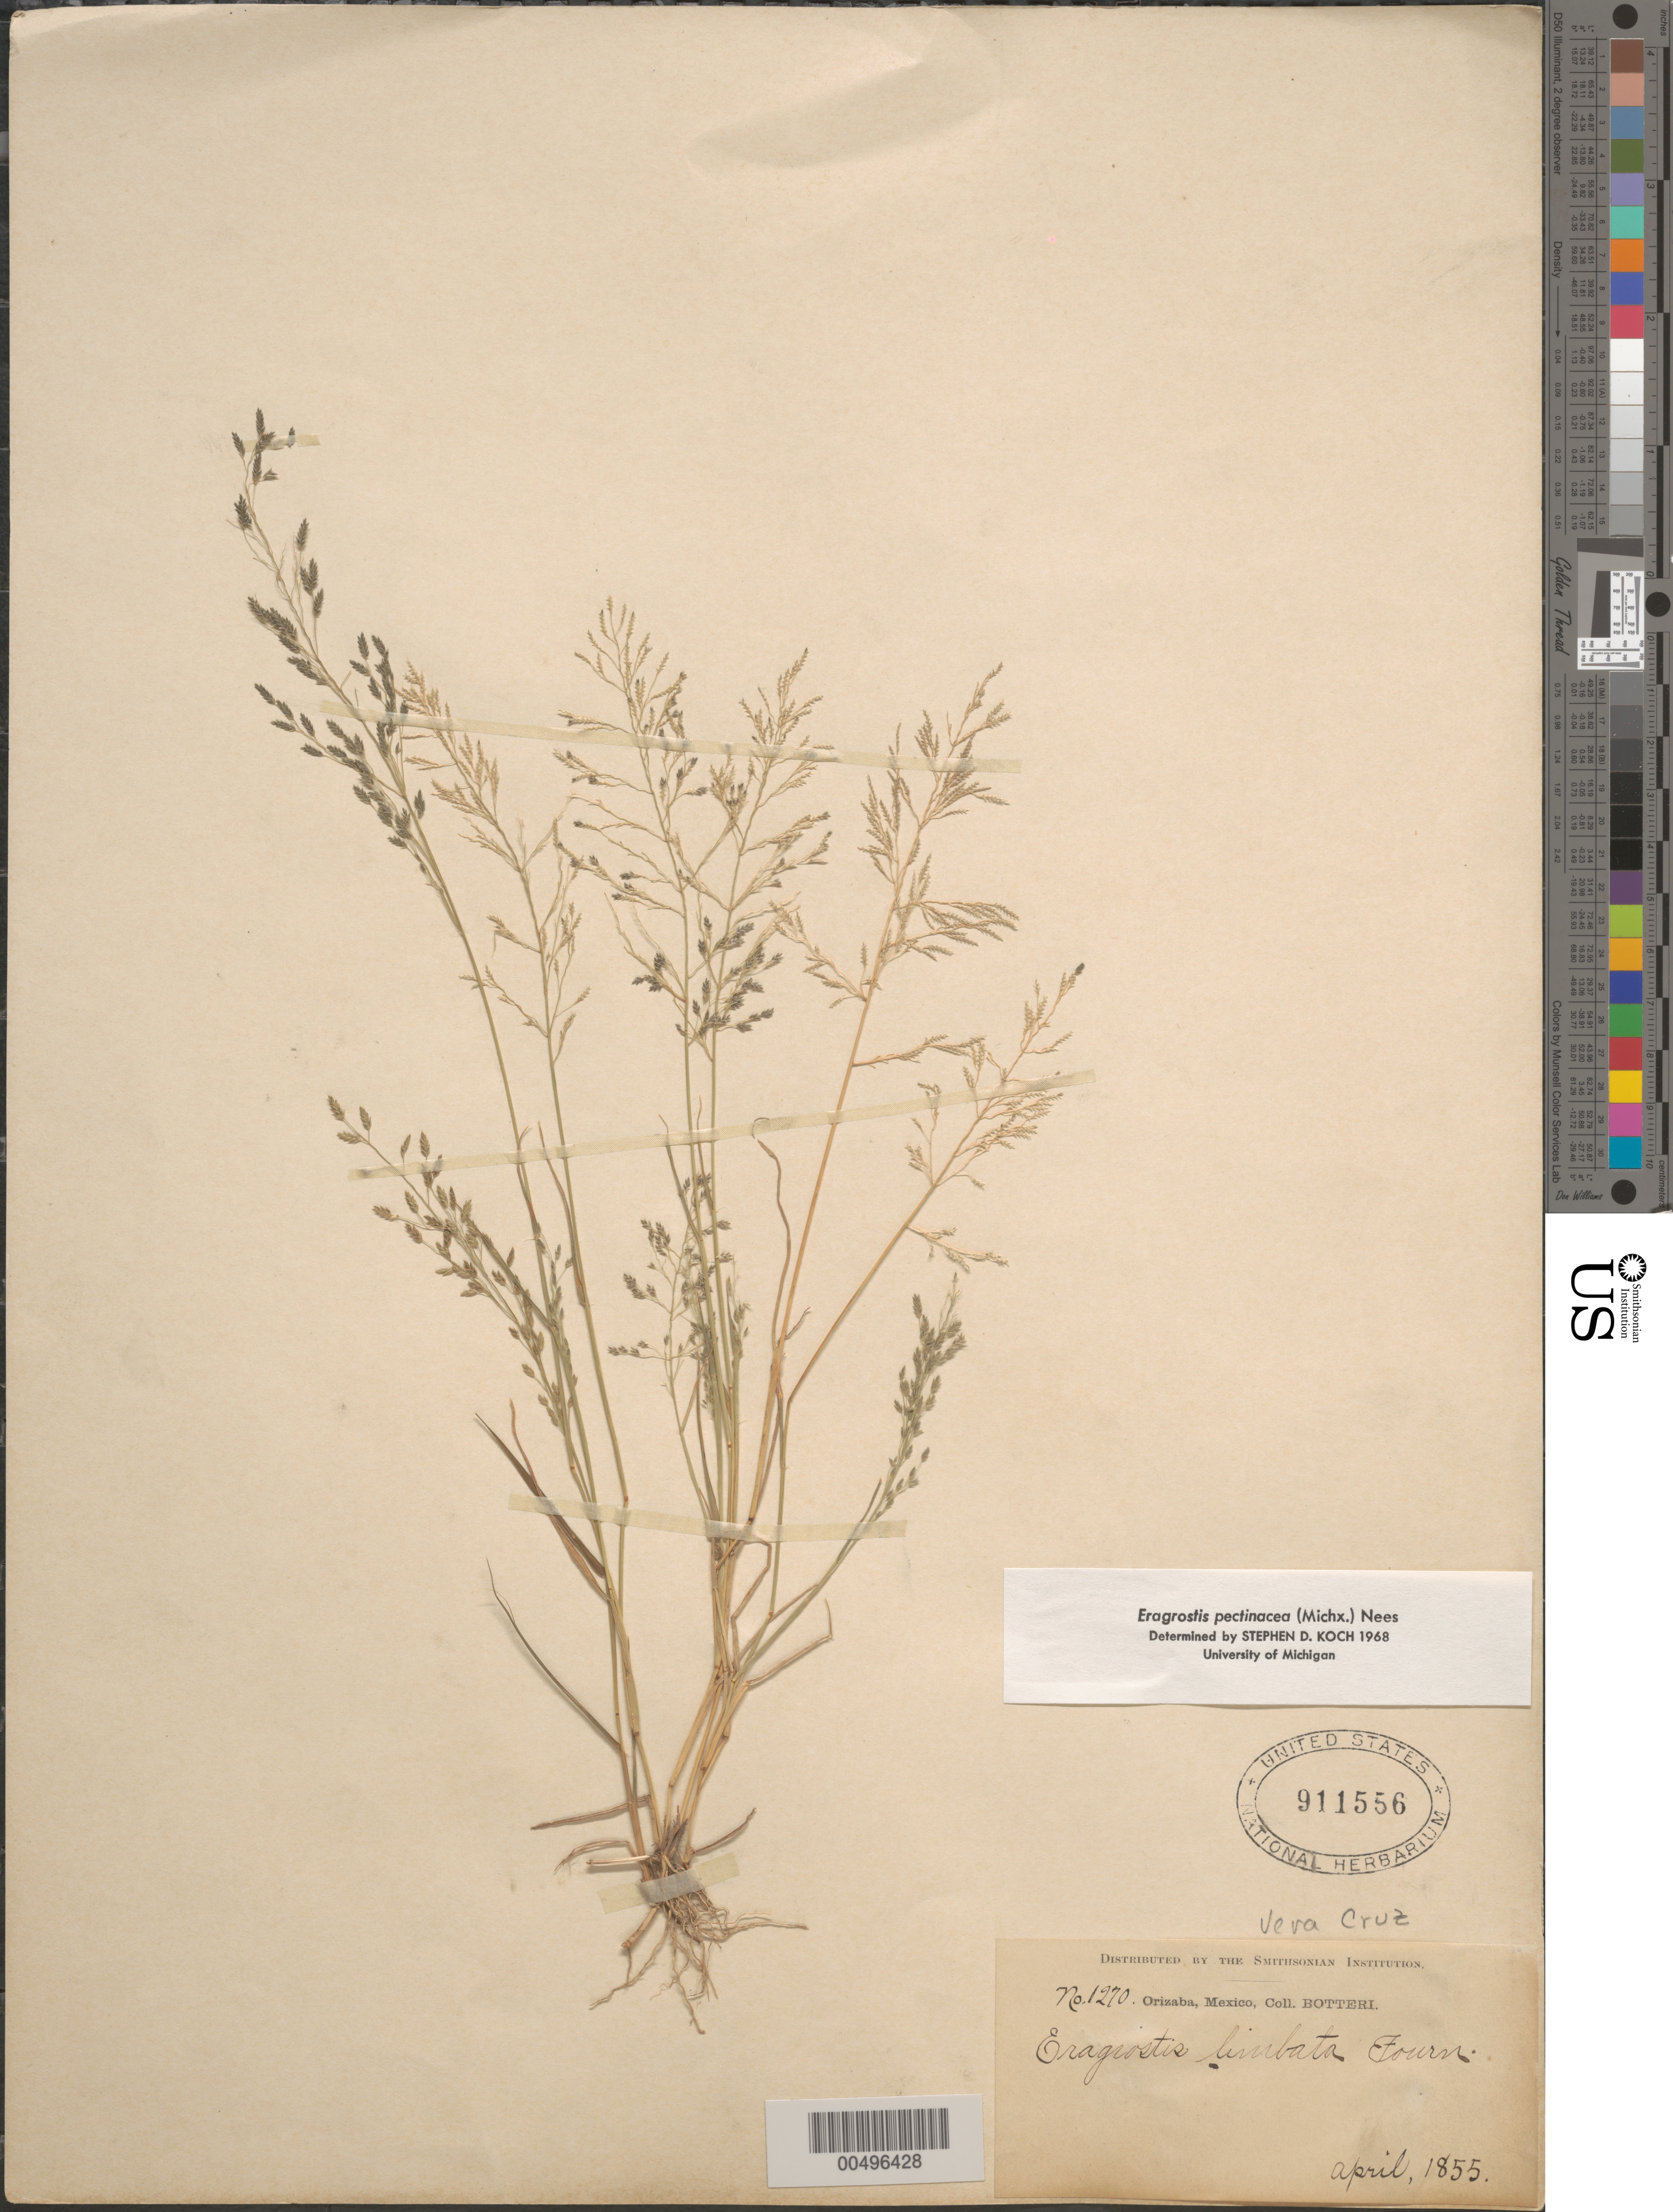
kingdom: Plantae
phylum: Tracheophyta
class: Liliopsida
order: Poales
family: Poaceae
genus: Eragrostis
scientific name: Eragrostis pectinacea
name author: (Michx.) Nees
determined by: Koch, S. D.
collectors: -. Botteri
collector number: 1270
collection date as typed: Apr 1855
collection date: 1855-04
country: Mexico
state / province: Veracruz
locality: Orizaba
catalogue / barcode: US 911556